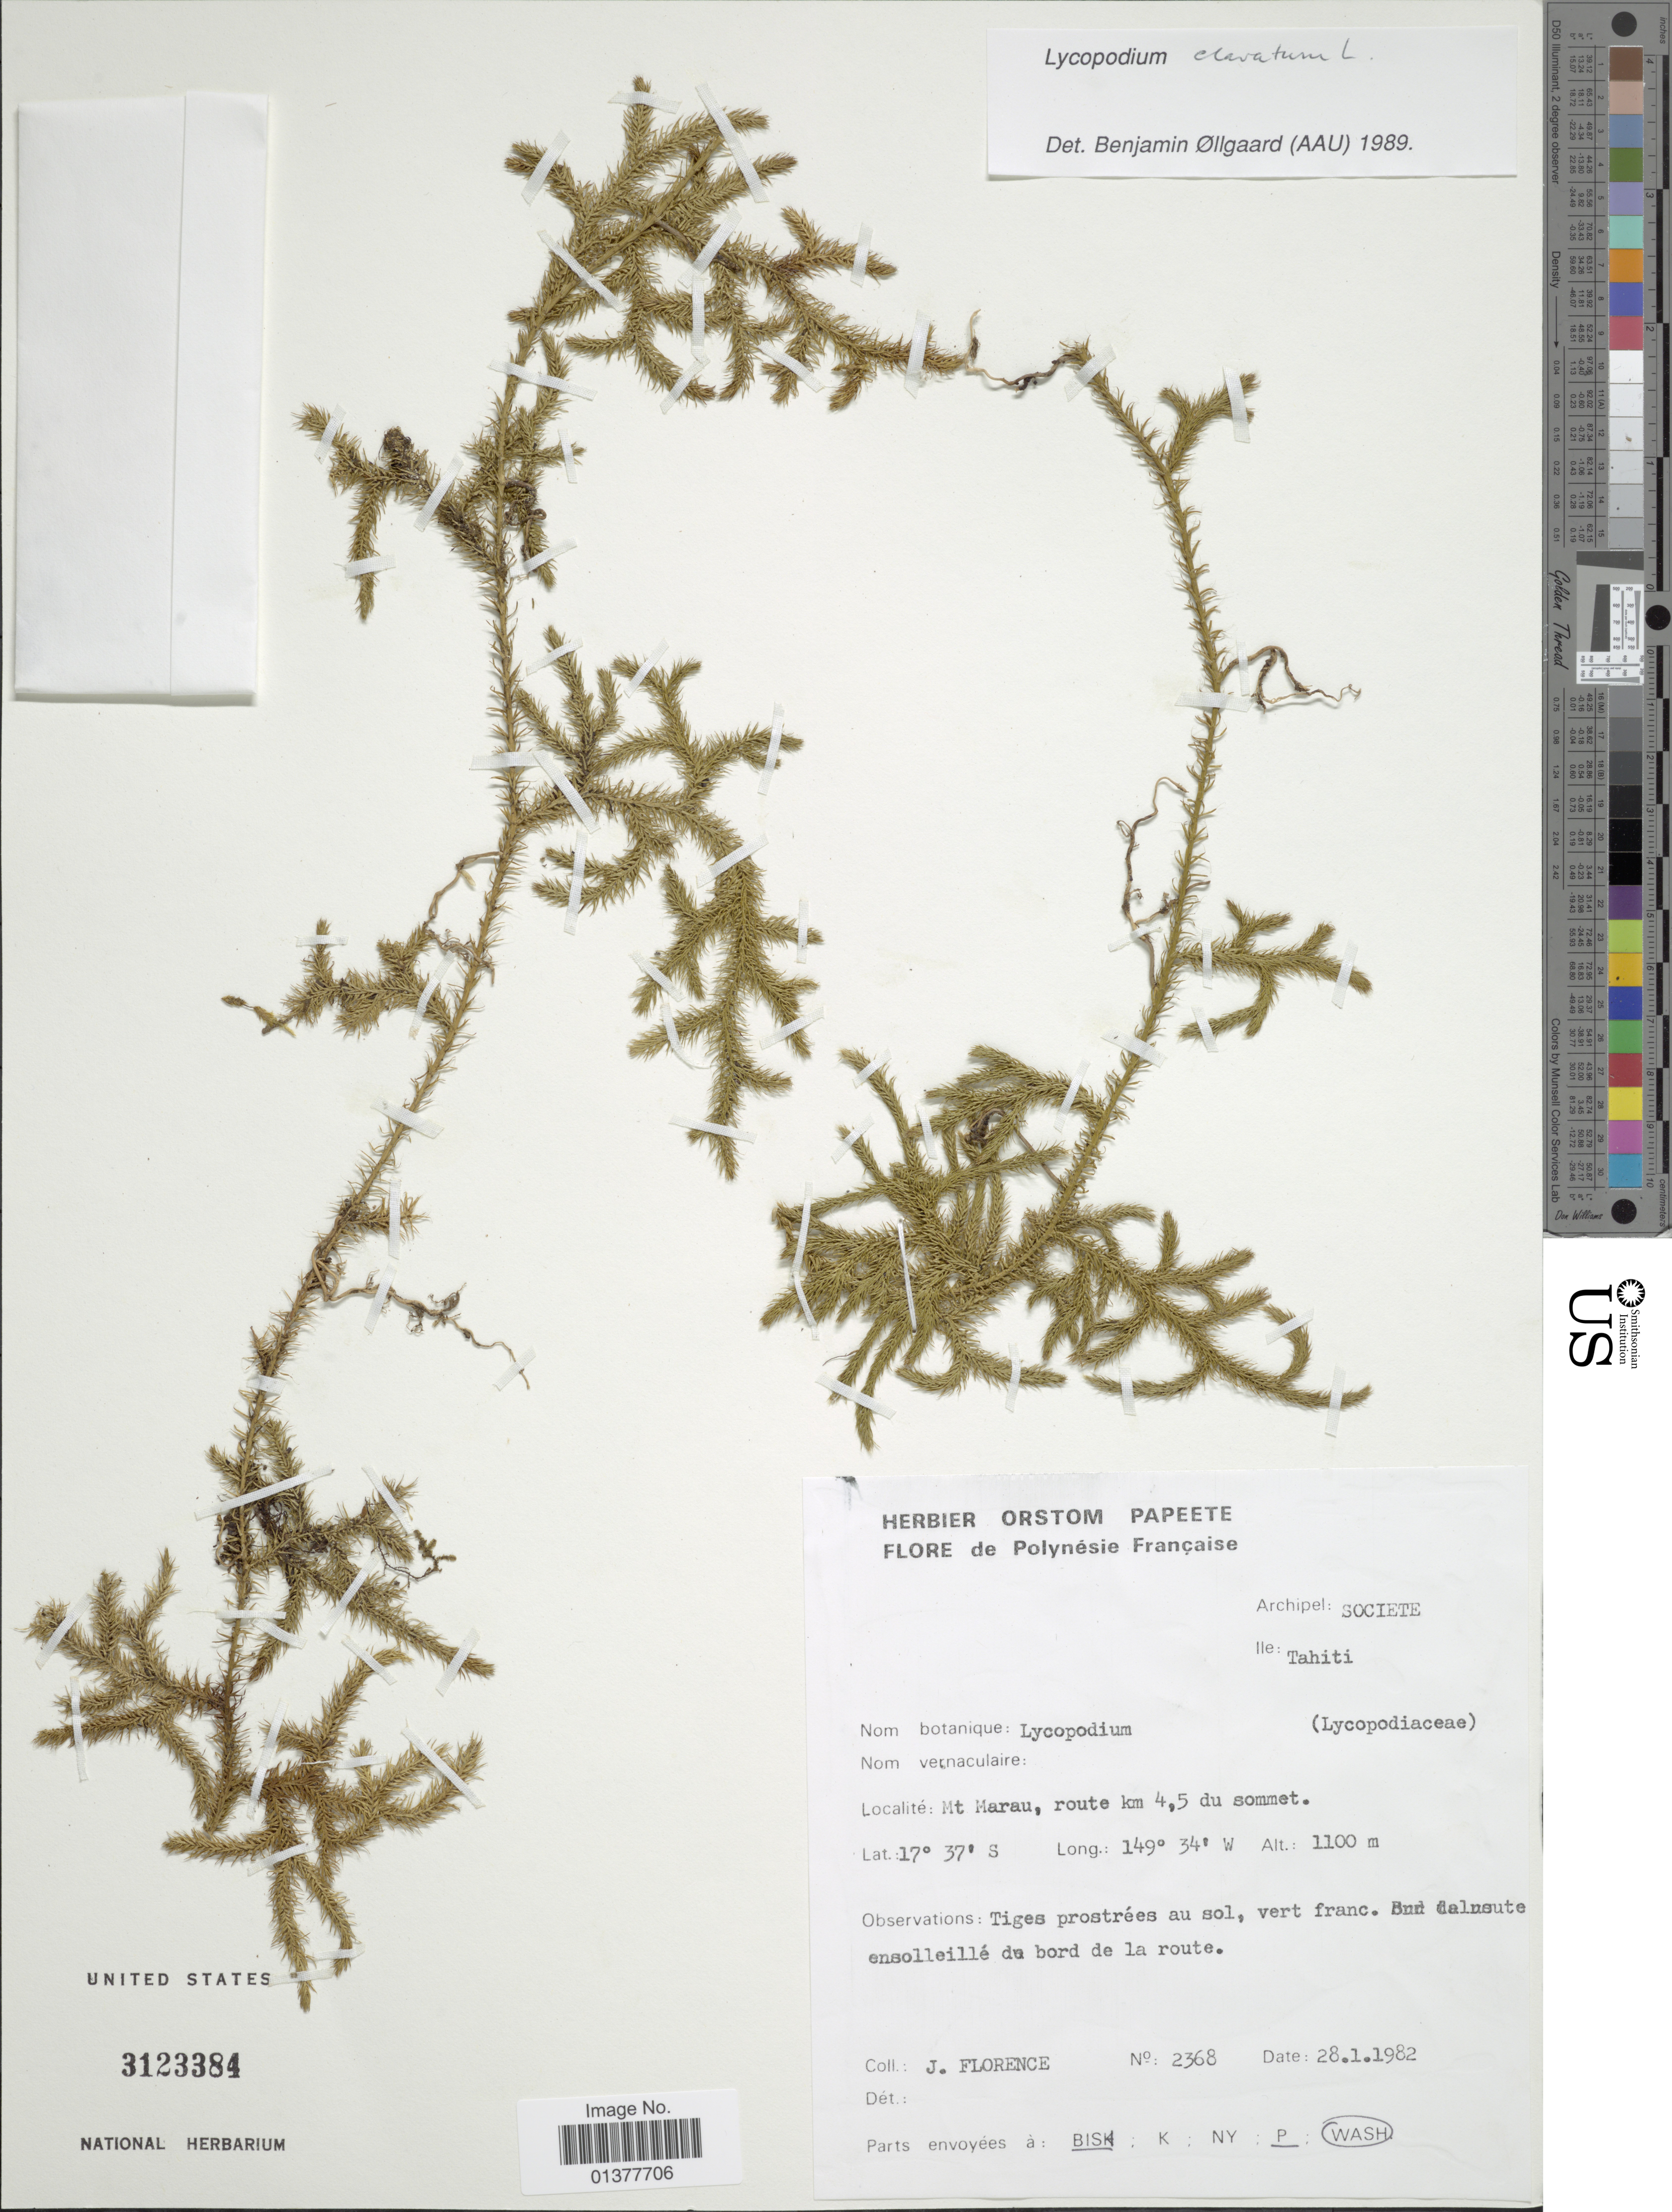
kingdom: Plantae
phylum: Tracheophyta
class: Lycopodiopsida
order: Lycopodiales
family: Lycopodiaceae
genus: Lycopodium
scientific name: Lycopodium clavatum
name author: L.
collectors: J. Florence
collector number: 2368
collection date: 1982-01-28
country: French Polynesia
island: Tahiti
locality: Archipel Societe, ile Tahiti, Mt. Marau, route km 4.5 du sommet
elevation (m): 1100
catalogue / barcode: US 3123384